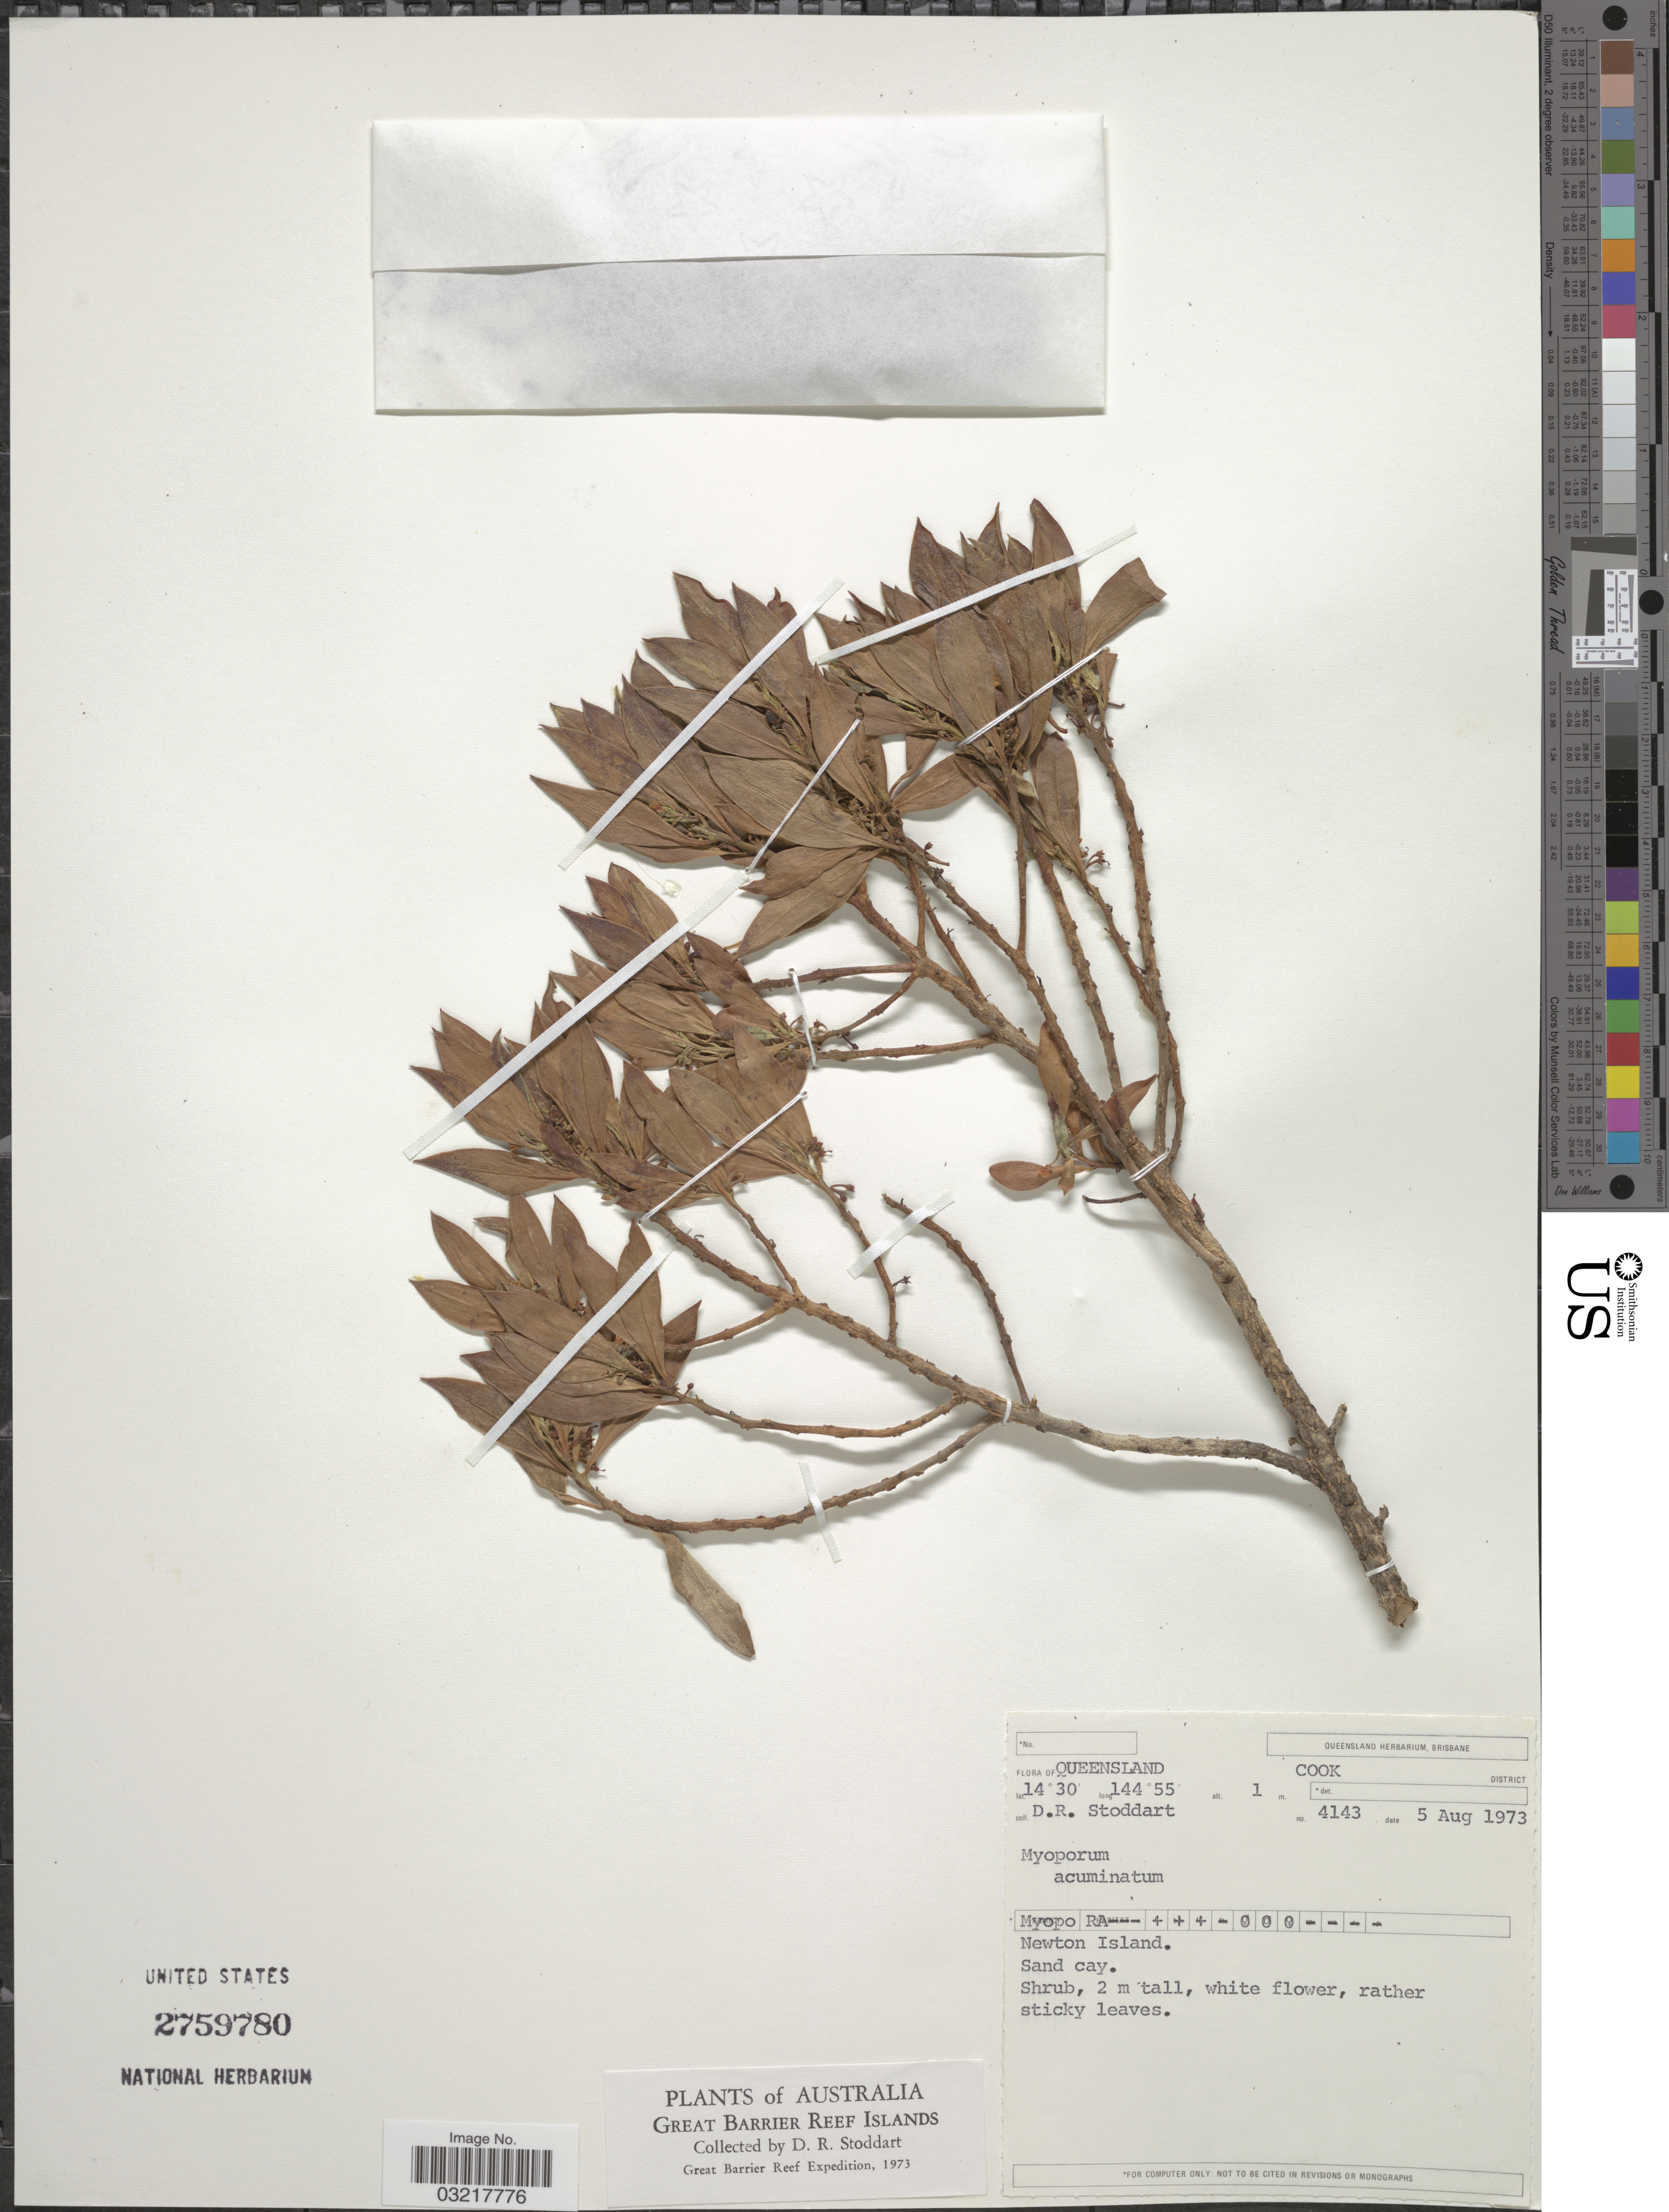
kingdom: Plantae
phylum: Tracheophyta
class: Magnoliopsida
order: Lamiales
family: Scrophulariaceae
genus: Myoporum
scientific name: Myoporum montanum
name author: R. Br.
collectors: D. R. Stoddart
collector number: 4143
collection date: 1973-08-05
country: Australia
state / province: Queensland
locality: Cook District. Newton Island.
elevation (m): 1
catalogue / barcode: US 2759780